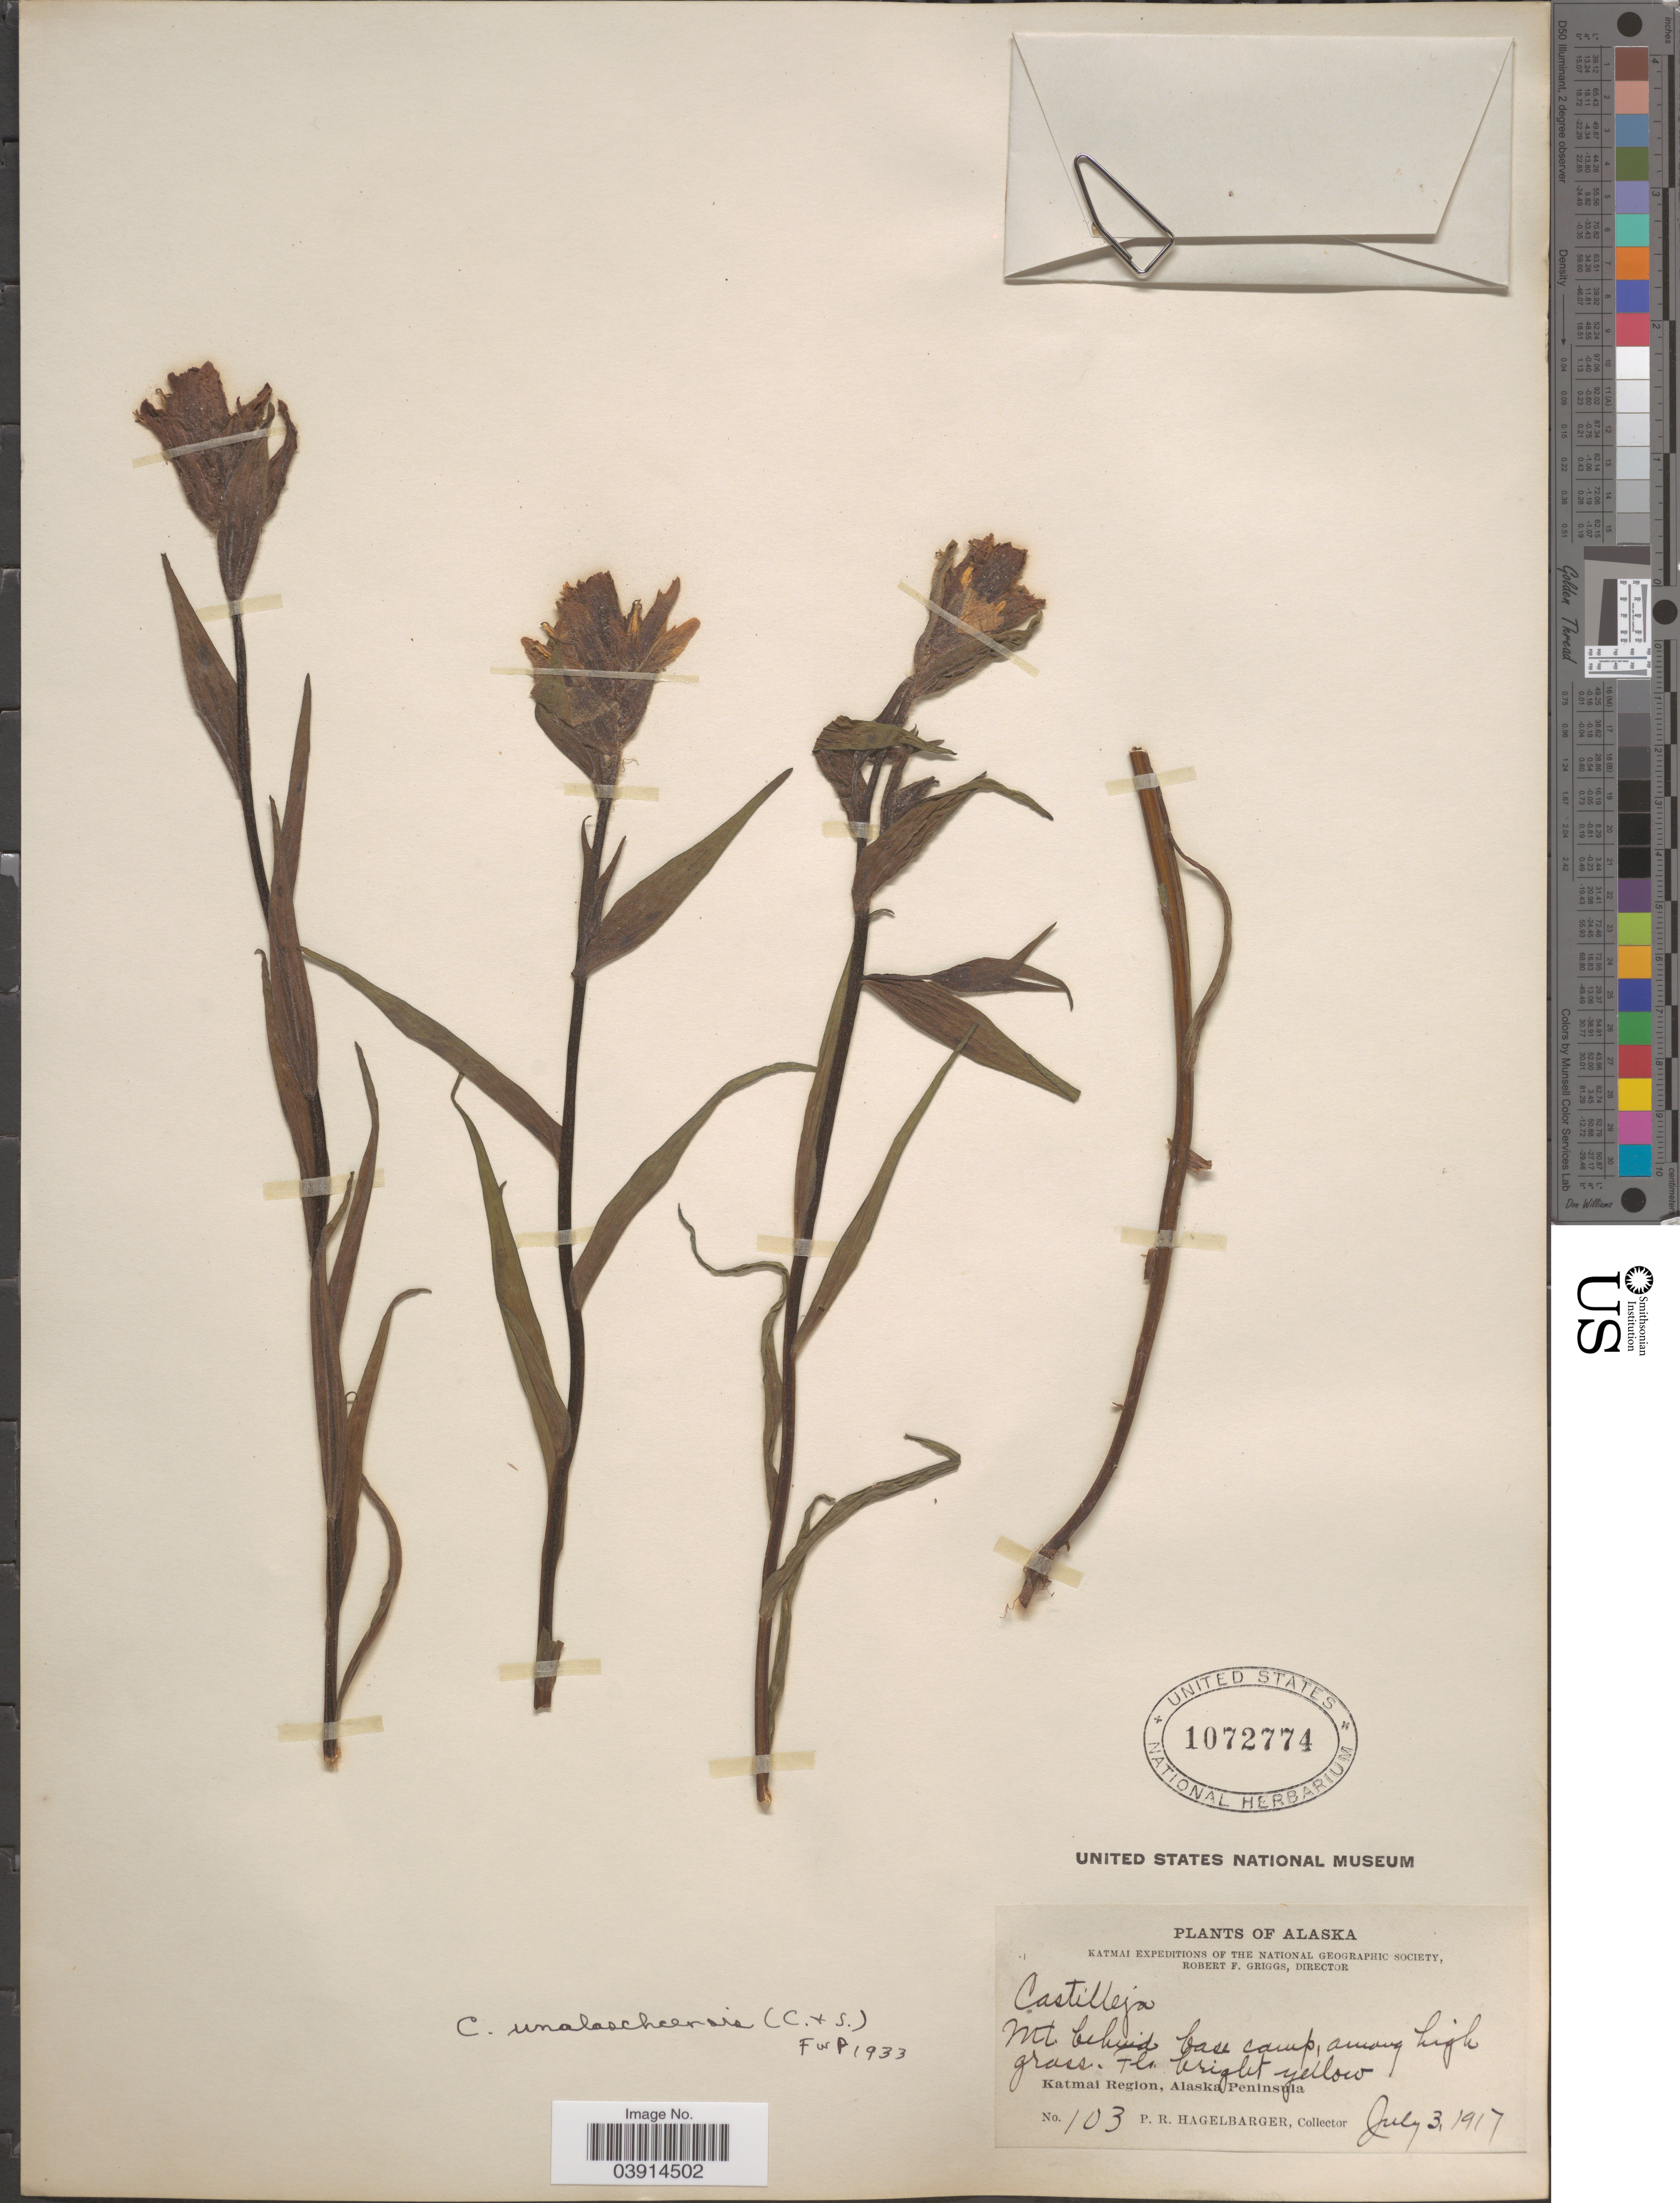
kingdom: Plantae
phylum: Tracheophyta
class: Magnoliopsida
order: Lamiales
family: Orobanchaceae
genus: Castilleja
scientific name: Castilleja unalaschcensis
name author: (Cham. & Schltdl.) Malte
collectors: P. Hagelbarger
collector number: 103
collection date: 1917-07-03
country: United States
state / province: Alaska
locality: Mt. behind base camp, among high grass. Katmai Region, Alaska Peninsula.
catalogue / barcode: US 1072774